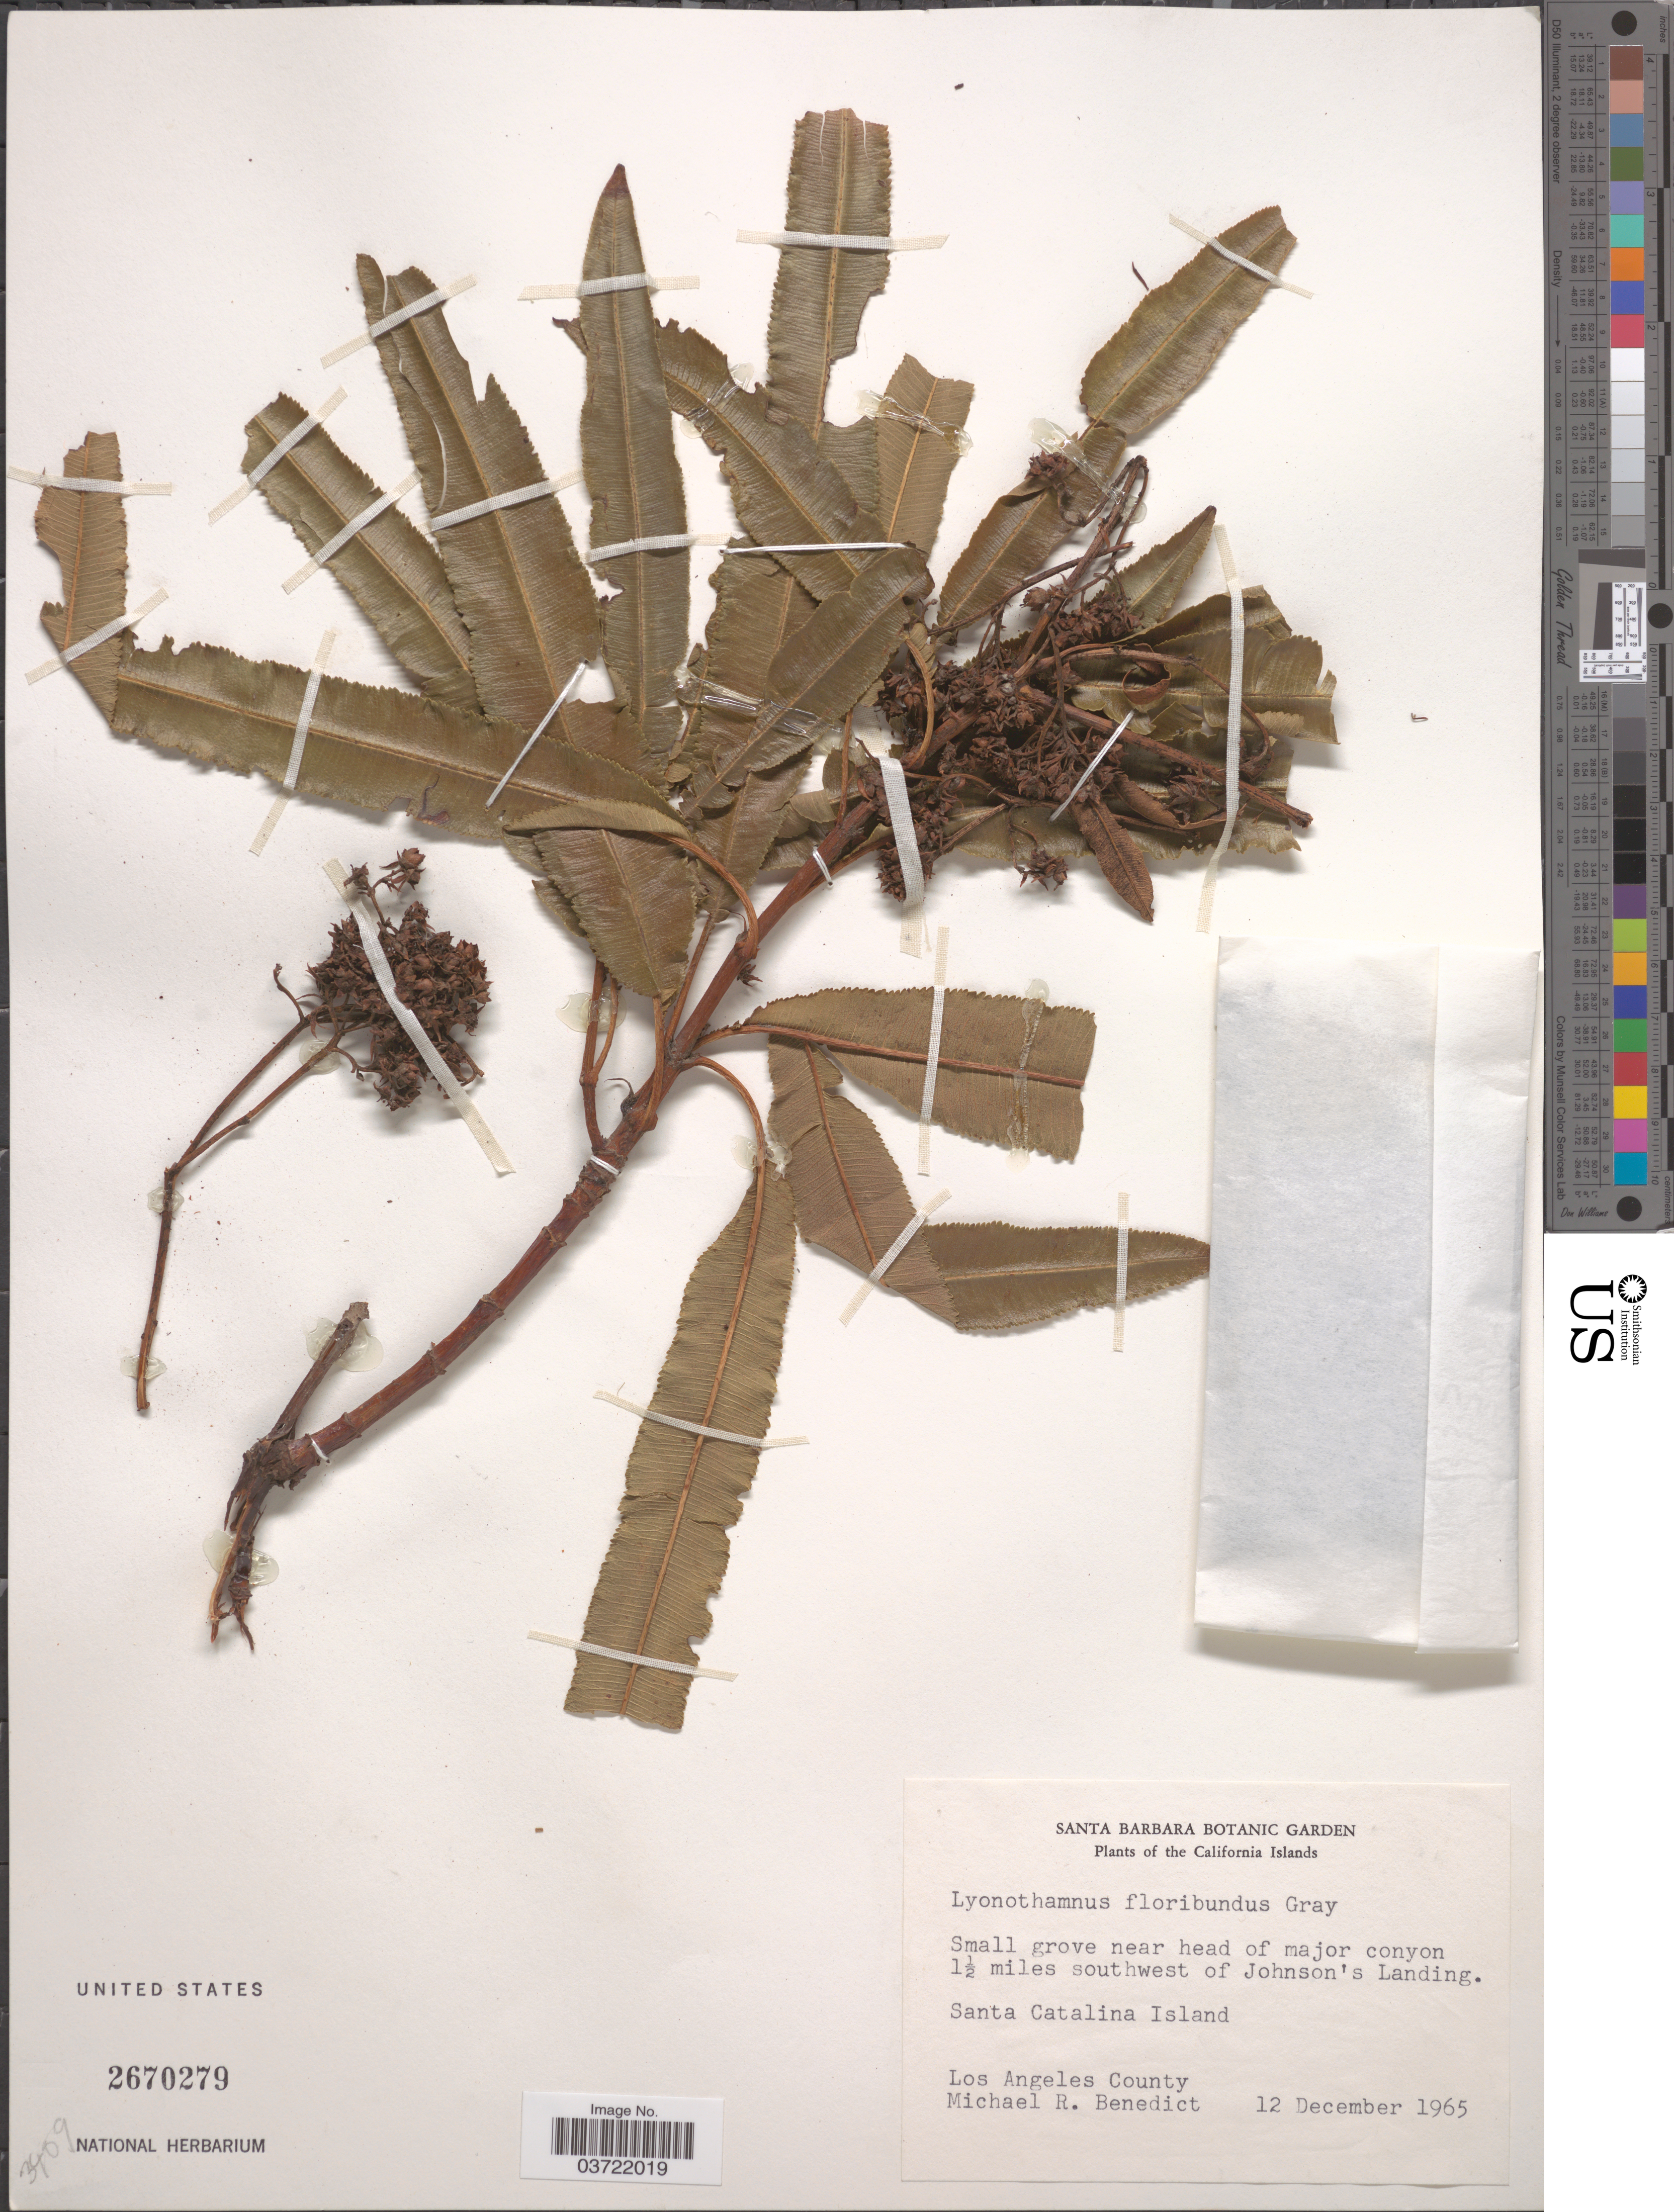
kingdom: Plantae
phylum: Tracheophyta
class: Magnoliopsida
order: Rosales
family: Rosaceae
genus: Lyonothamnus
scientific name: Lyonothamnus floribundus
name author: A. Gray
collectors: M. R. Benedict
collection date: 1965-12-12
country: United States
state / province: California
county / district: Los Angeles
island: Santa Catalina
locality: California Islands. 1½ miles southwest of Johnson's Landing. Santa Catalina Island.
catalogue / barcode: US 2670279